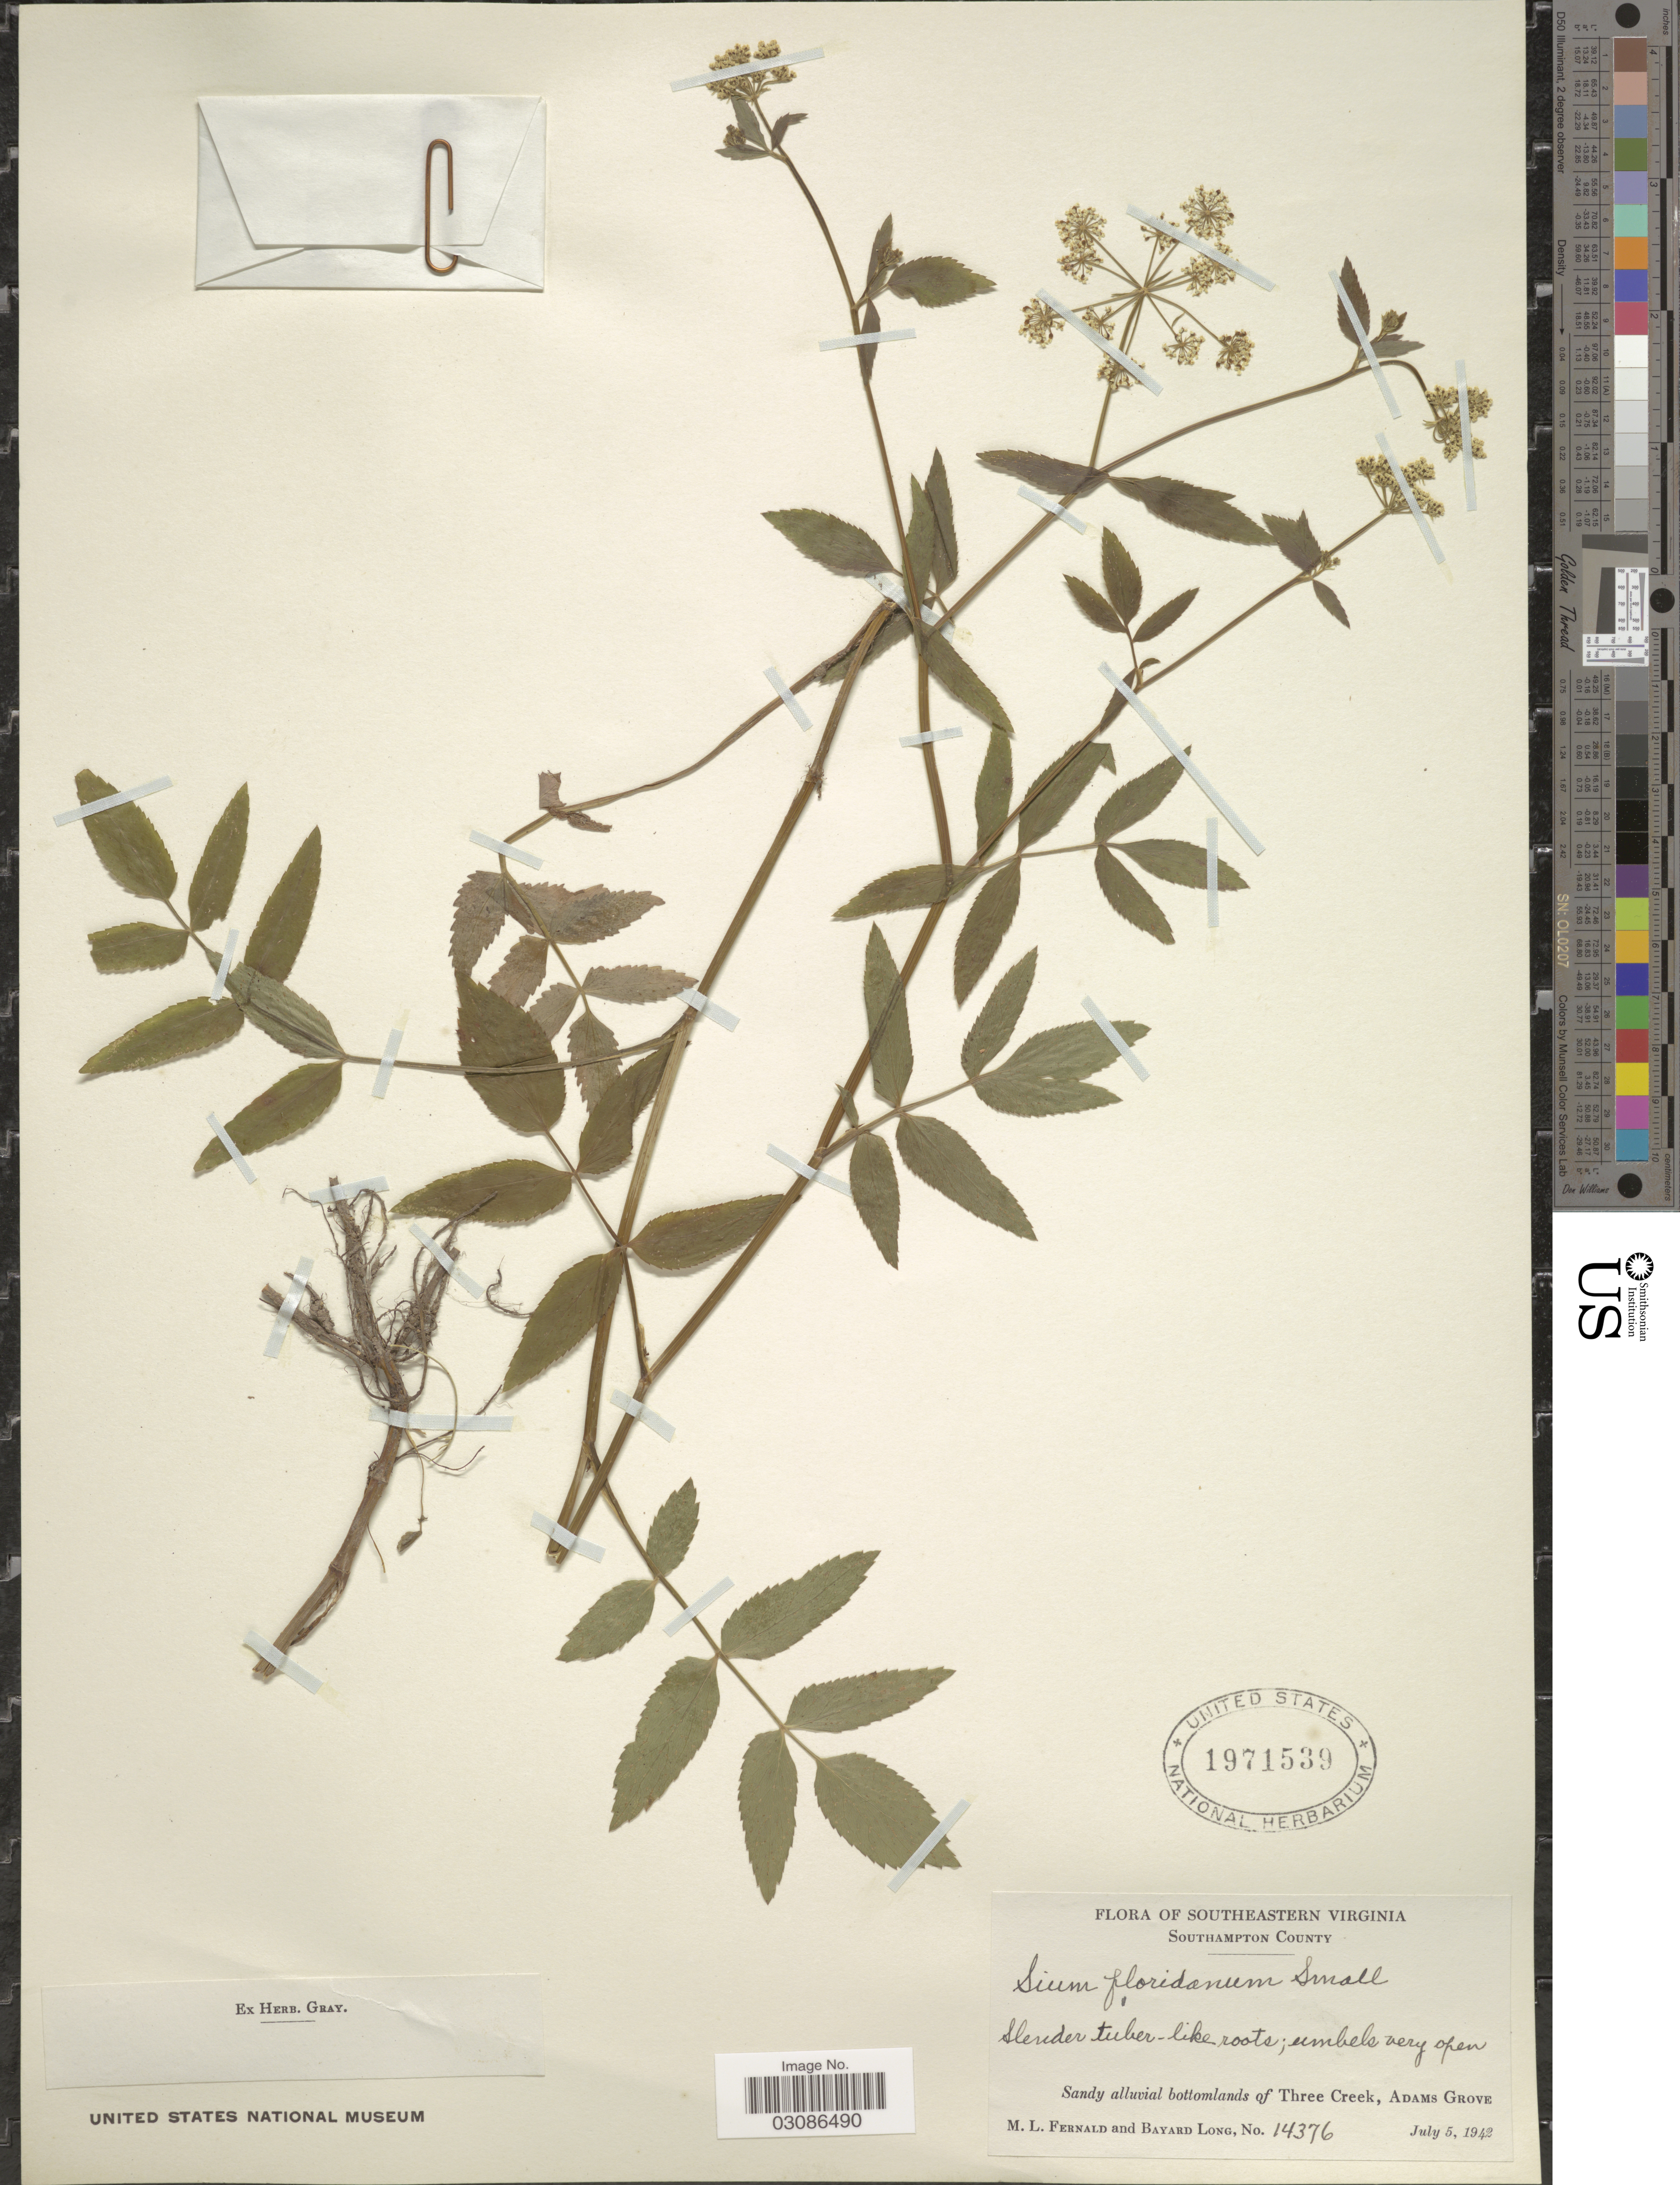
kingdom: Plantae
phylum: Tracheophyta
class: Magnoliopsida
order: Apiales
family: Apiaceae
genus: Sium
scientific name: Sium floridanum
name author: Small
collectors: M. L. Fernald & B. Long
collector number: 14376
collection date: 1942-07-05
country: United States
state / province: Virginia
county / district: Southampton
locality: Southeastern Virginia, Southampton County, Sandy alluvial bottomlands of Three Creek, Adams Grove.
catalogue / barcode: US 1971539